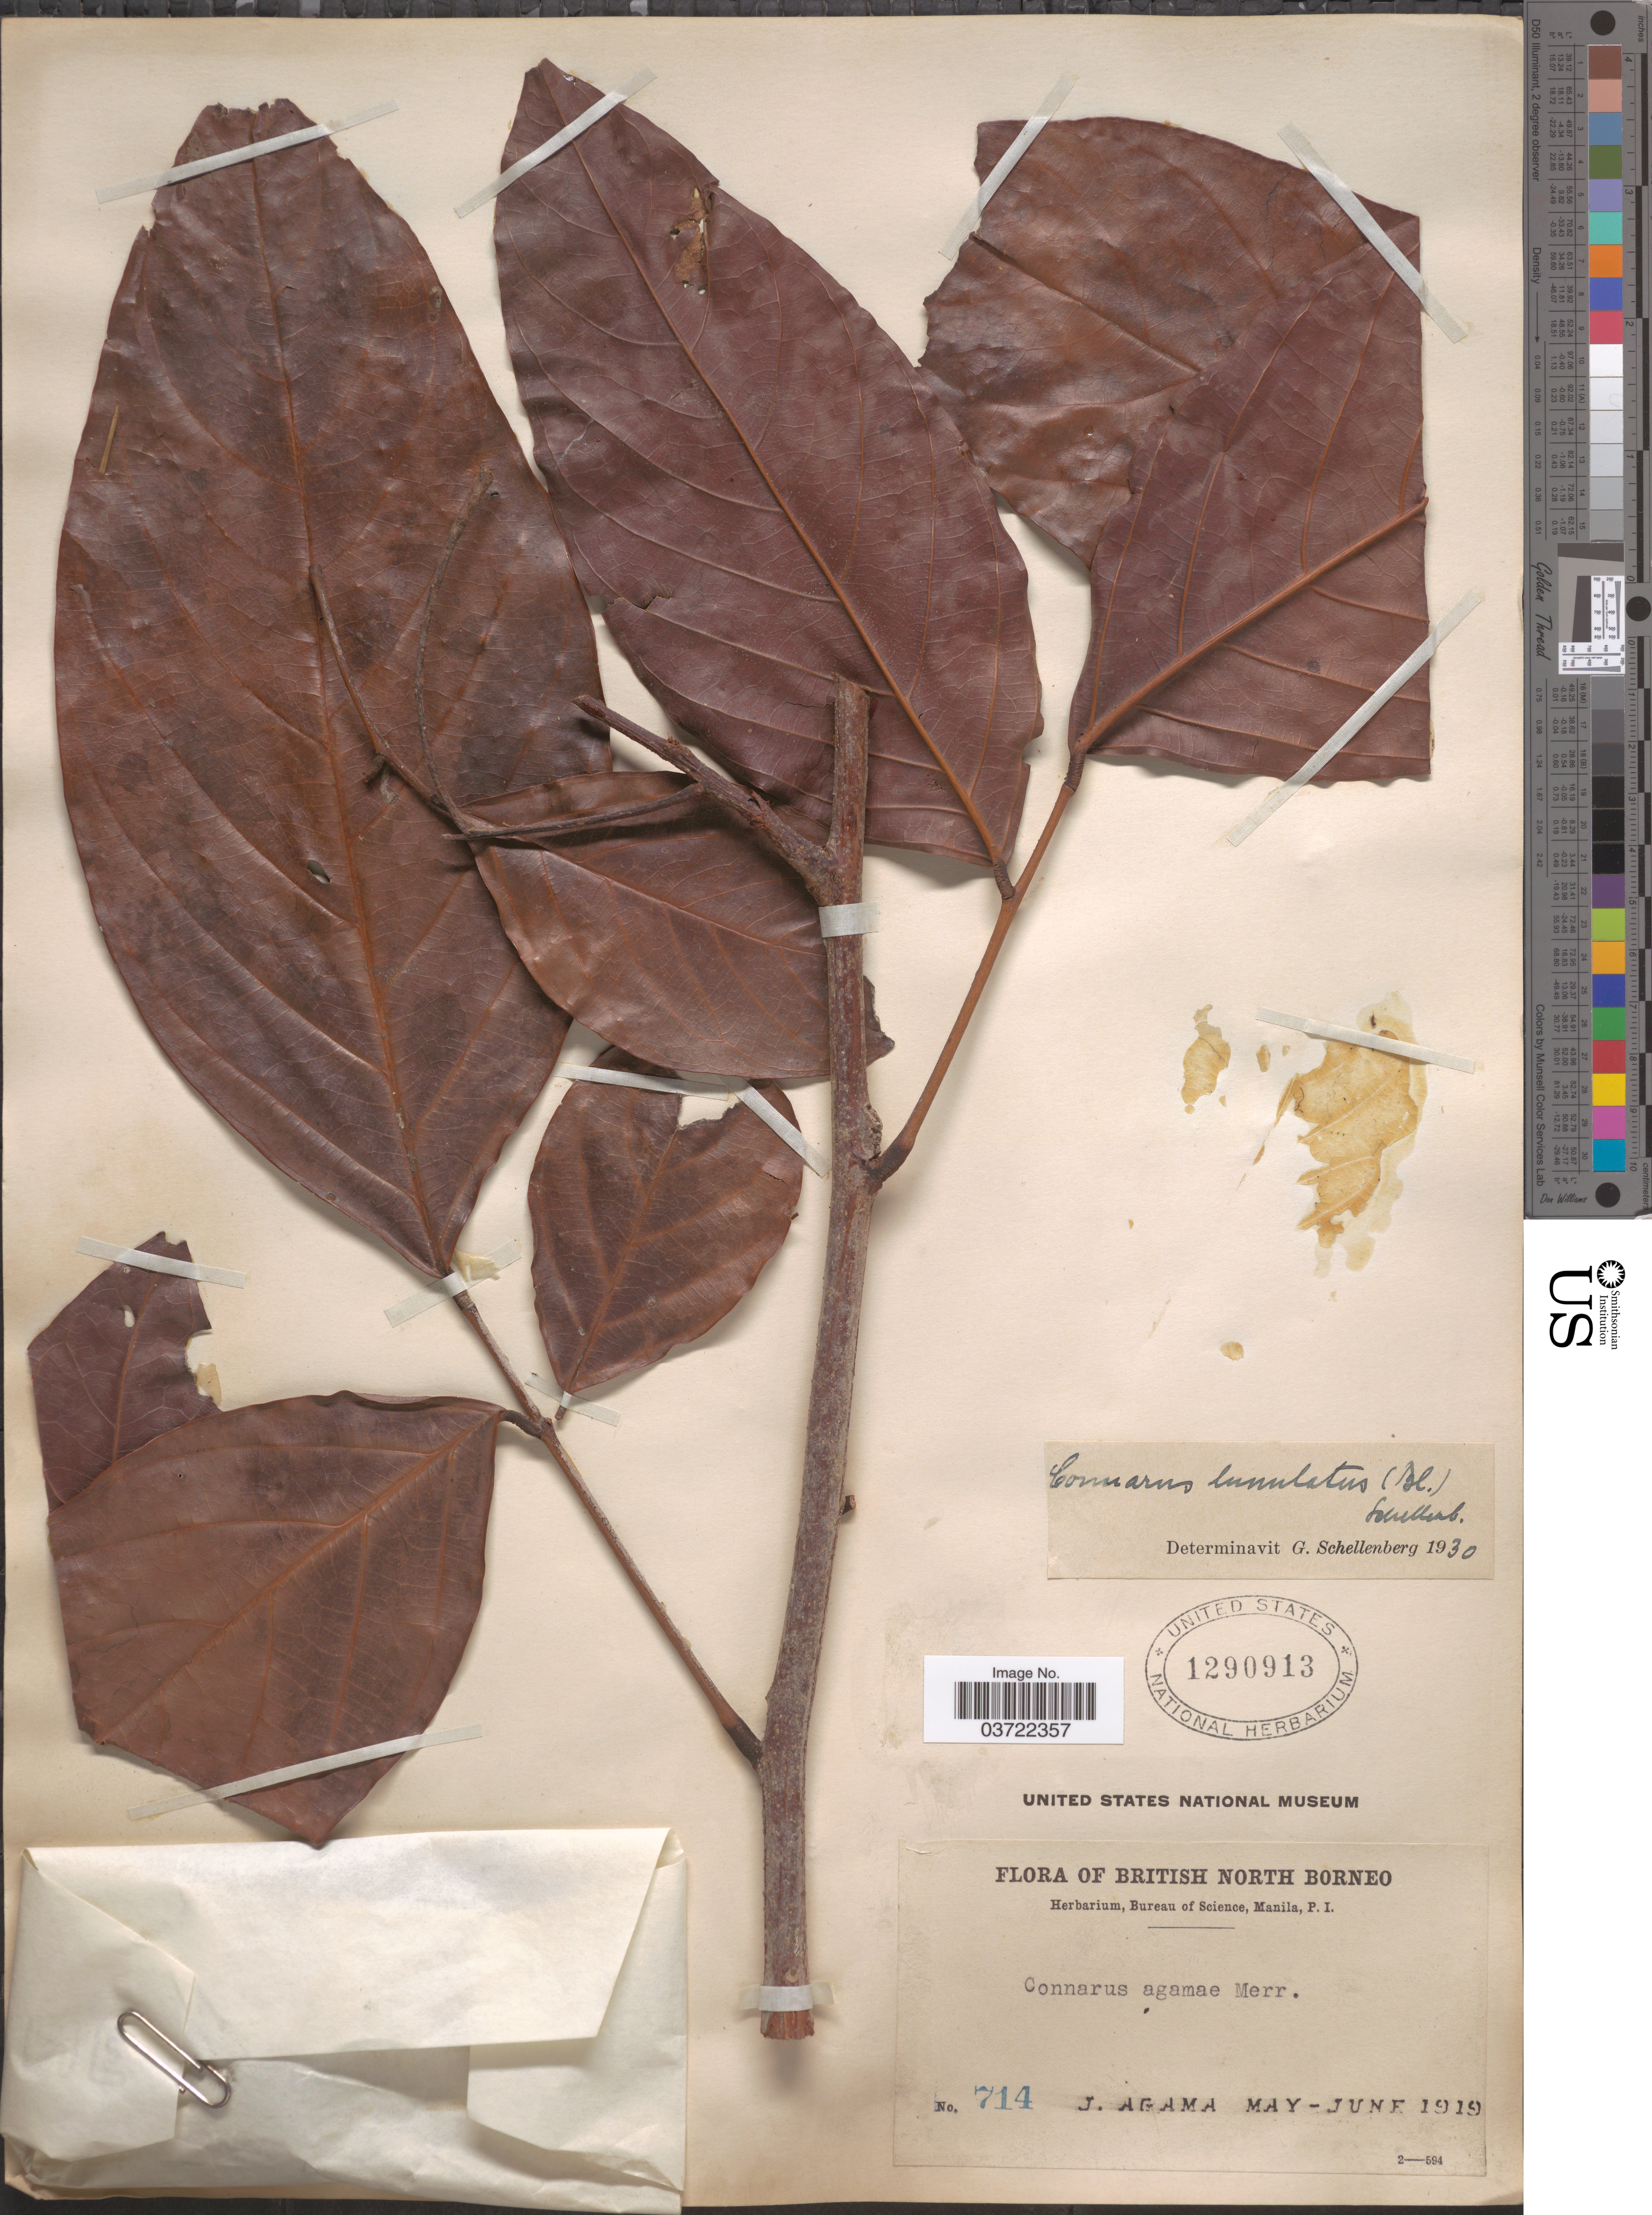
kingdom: Plantae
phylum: Tracheophyta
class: Magnoliopsida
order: Oxalidales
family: Connaraceae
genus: Connarus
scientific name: Connarus lunulatus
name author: G. Schellenb.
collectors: J. Agama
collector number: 714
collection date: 1919-05/1919-06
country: Malaysia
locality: British North Borneo.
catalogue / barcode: US 1290913